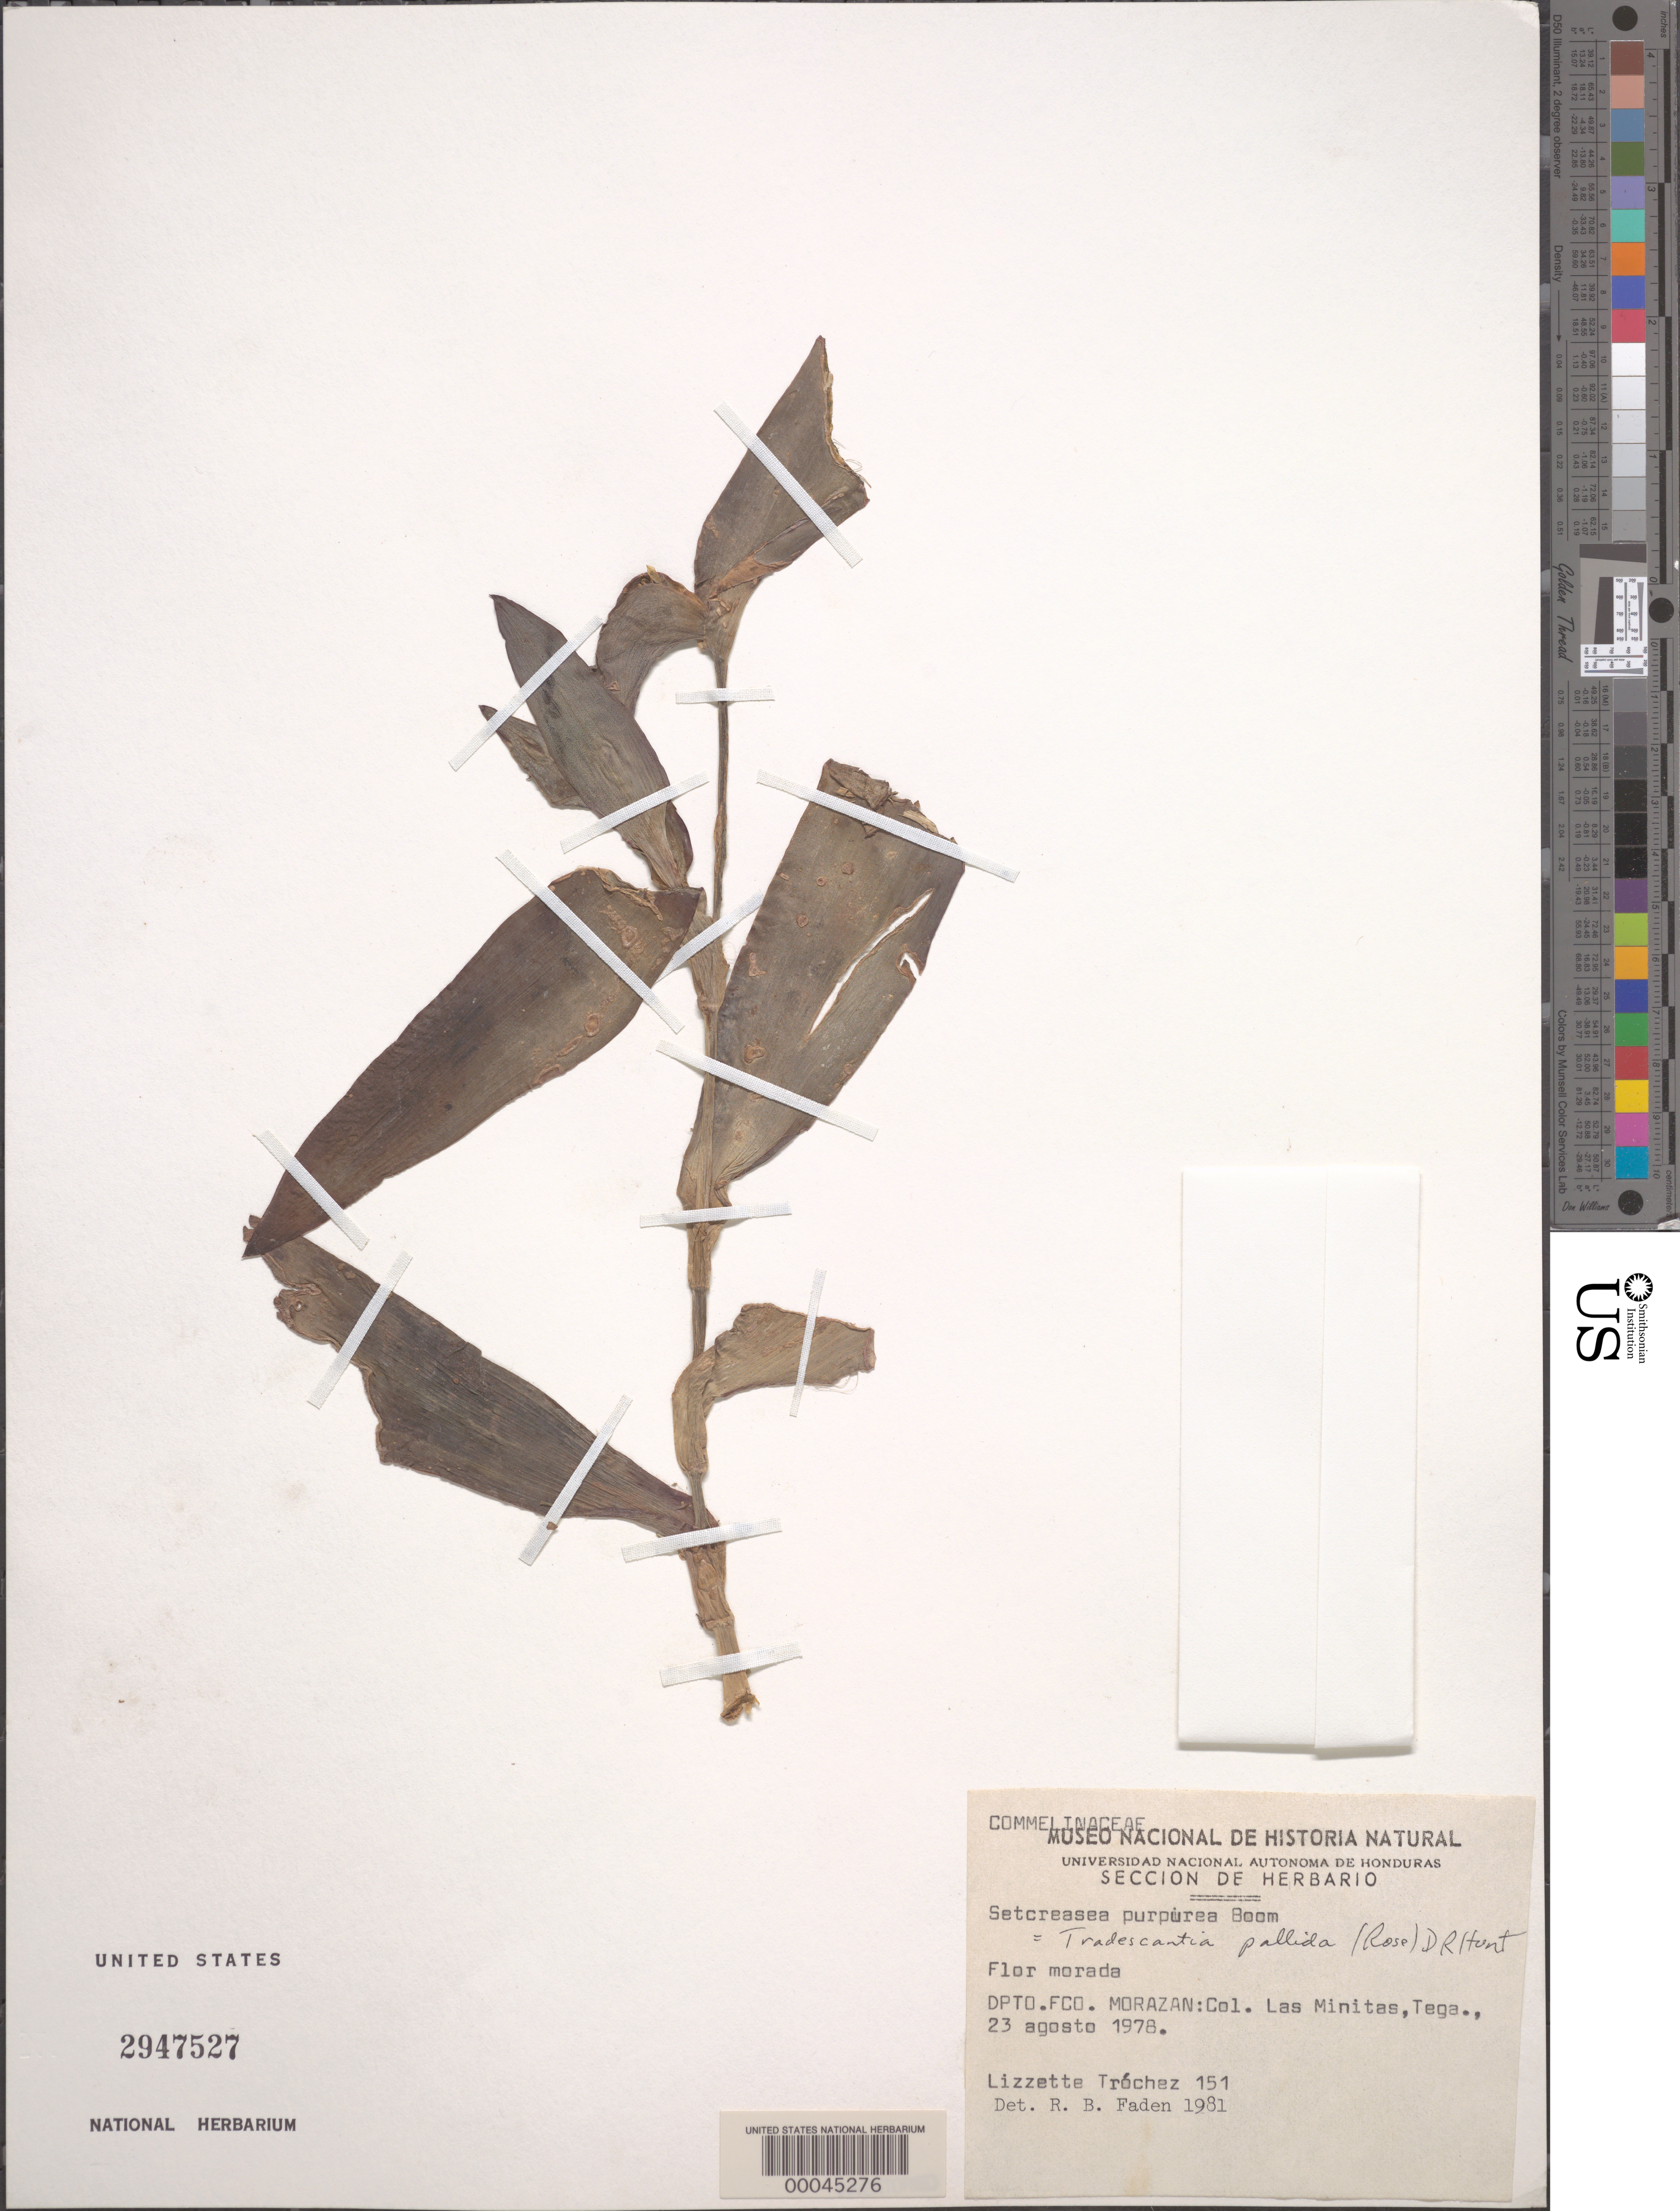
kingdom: Plantae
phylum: Tracheophyta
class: Liliopsida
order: Commelinales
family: Commelinaceae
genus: Tradescantia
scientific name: Tradescantia pallida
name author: (Rose) D.R. Hunt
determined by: Faden, Robert B., (US), Smithsonian Institution - National Museum of Natural History (UNITED STATES)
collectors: L. Trochez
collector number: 151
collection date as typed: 23 Aug 1978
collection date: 1978-08-23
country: El Salvador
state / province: Morazán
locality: Las minitas, tega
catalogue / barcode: US 2947527